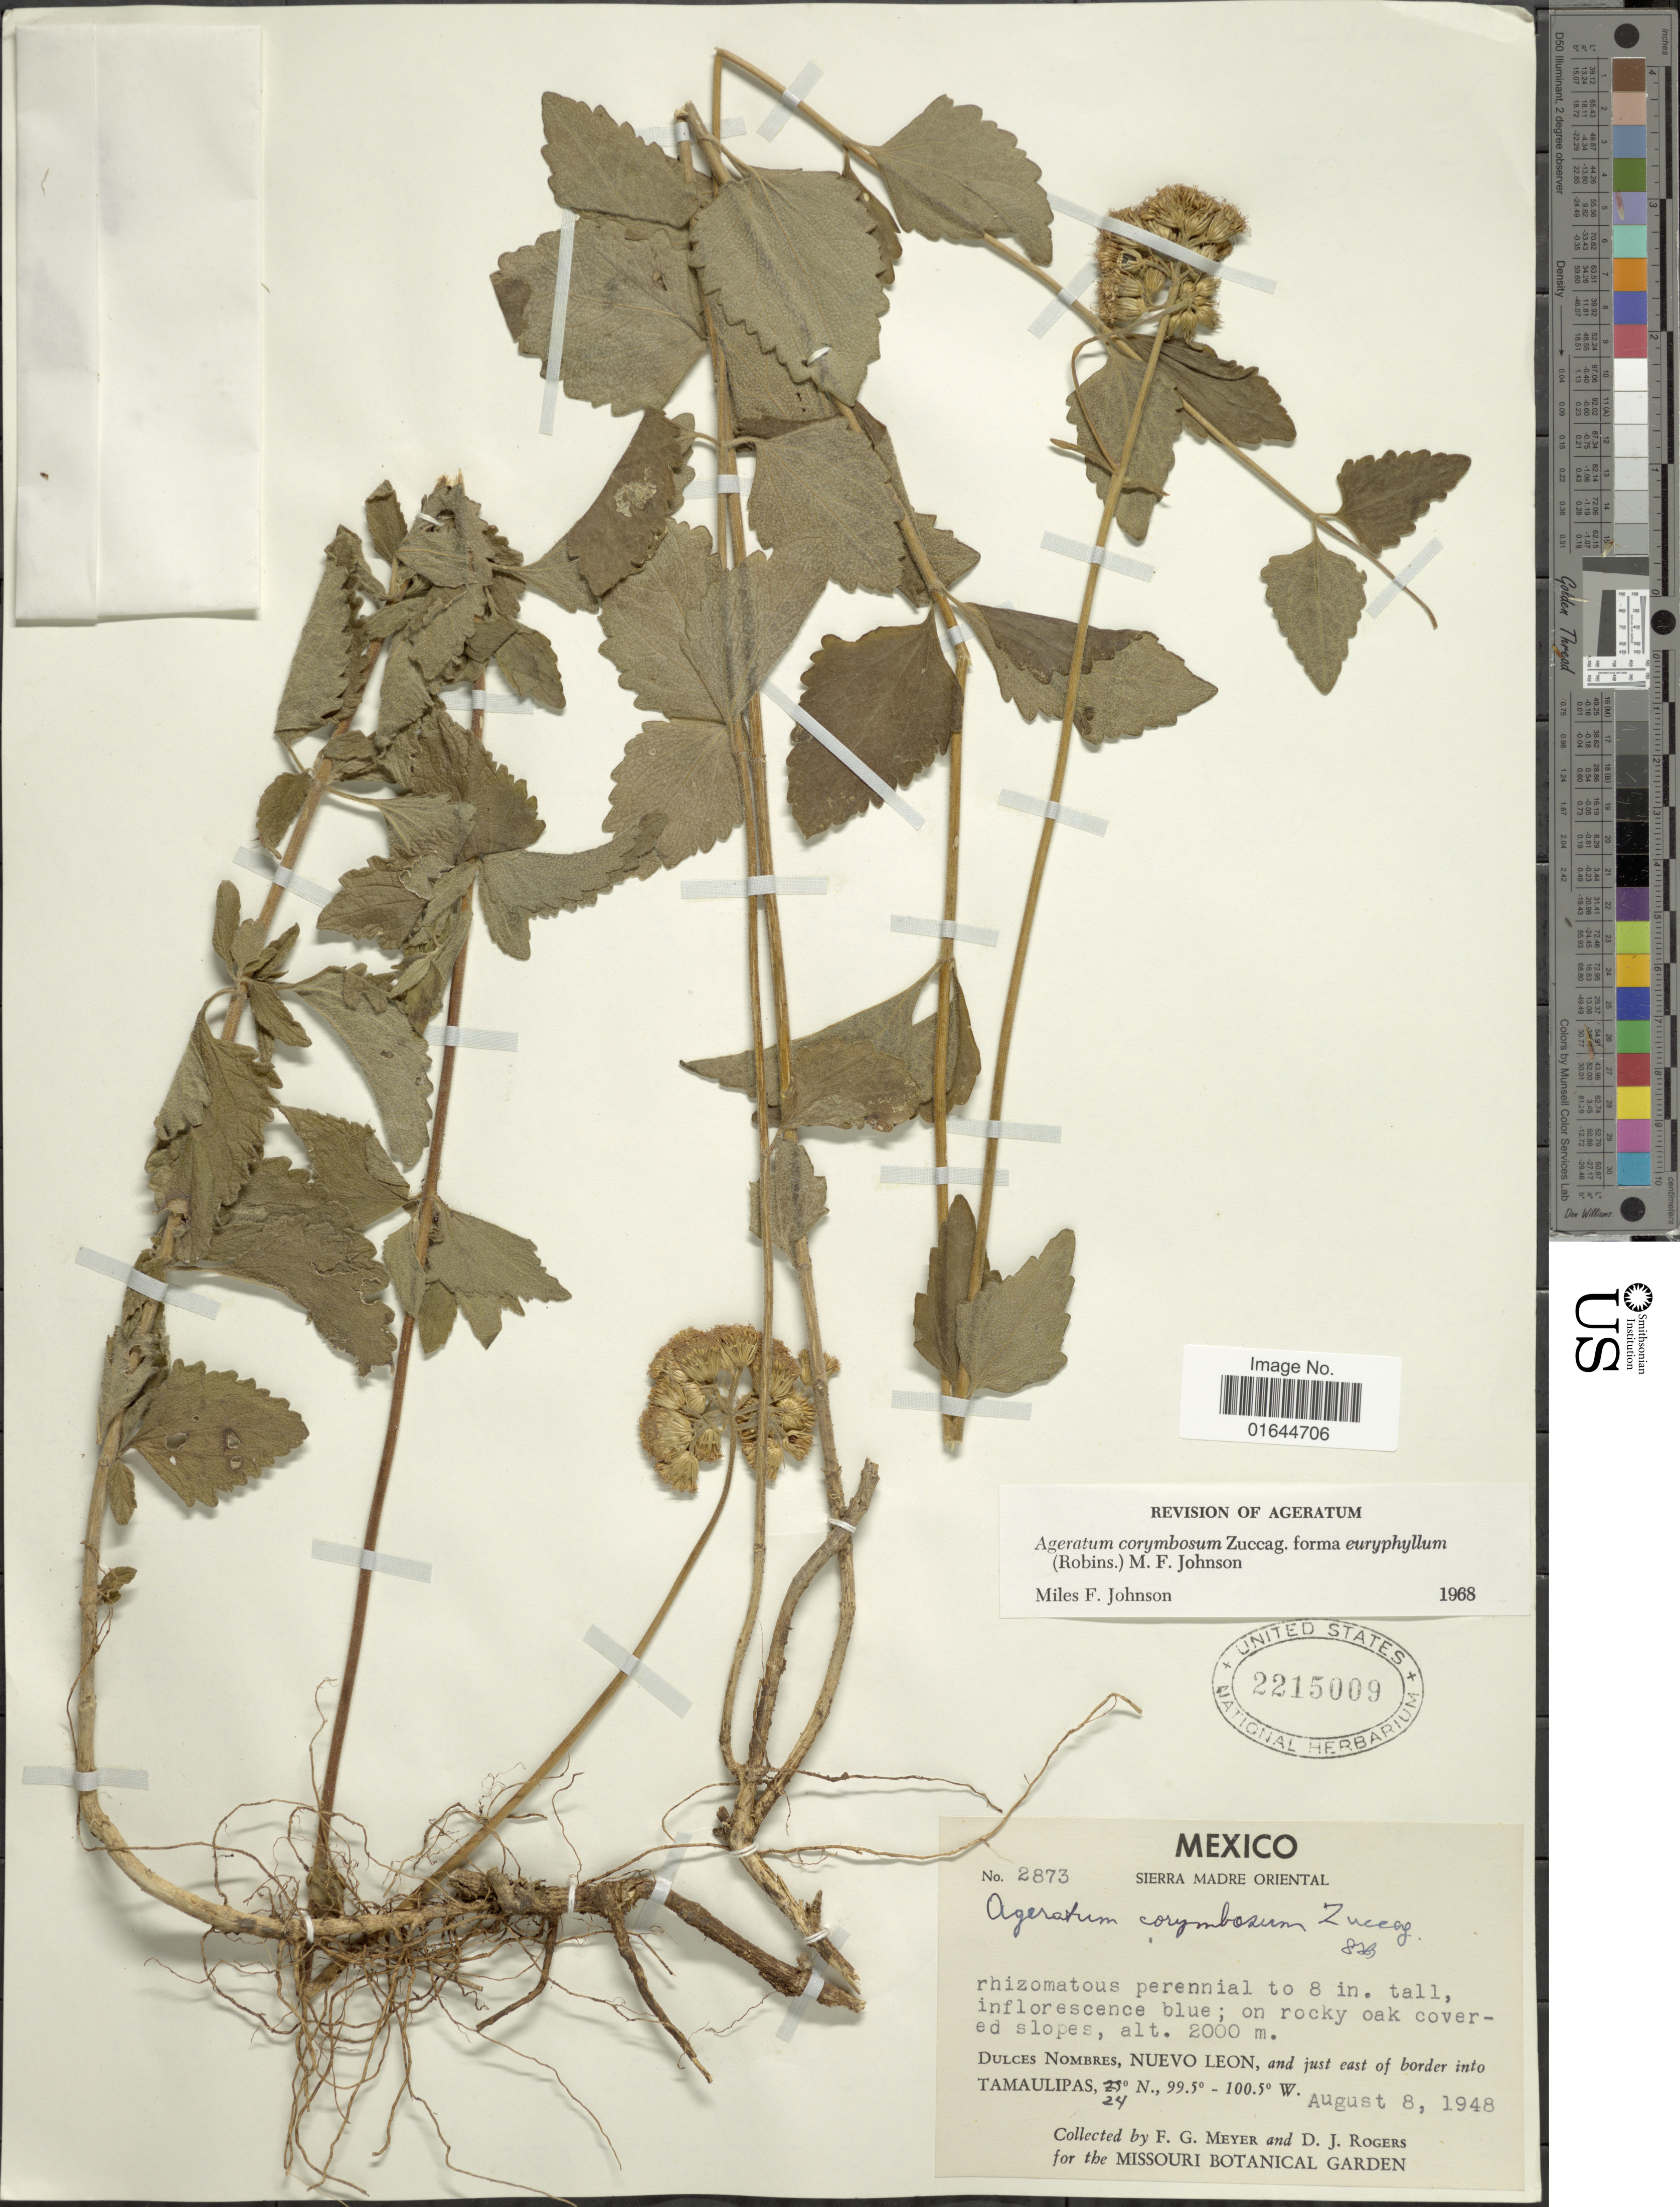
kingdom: Plantae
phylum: Tracheophyta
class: Magnoliopsida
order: Asterales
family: Asteraceae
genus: Ageratum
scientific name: Ageratum corymbosum f. euryphyllum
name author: (B.L. Rob.) M.F. Johnson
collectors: F. G. Meyer & D. J. Rogers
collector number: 2873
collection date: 1948-08-08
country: Mexico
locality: Mexico, Sierra Madre Oriental, Dulces Nombres, Nuevo Leon, and just east of border into Tamaulipas.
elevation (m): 2000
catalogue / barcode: US 2215009